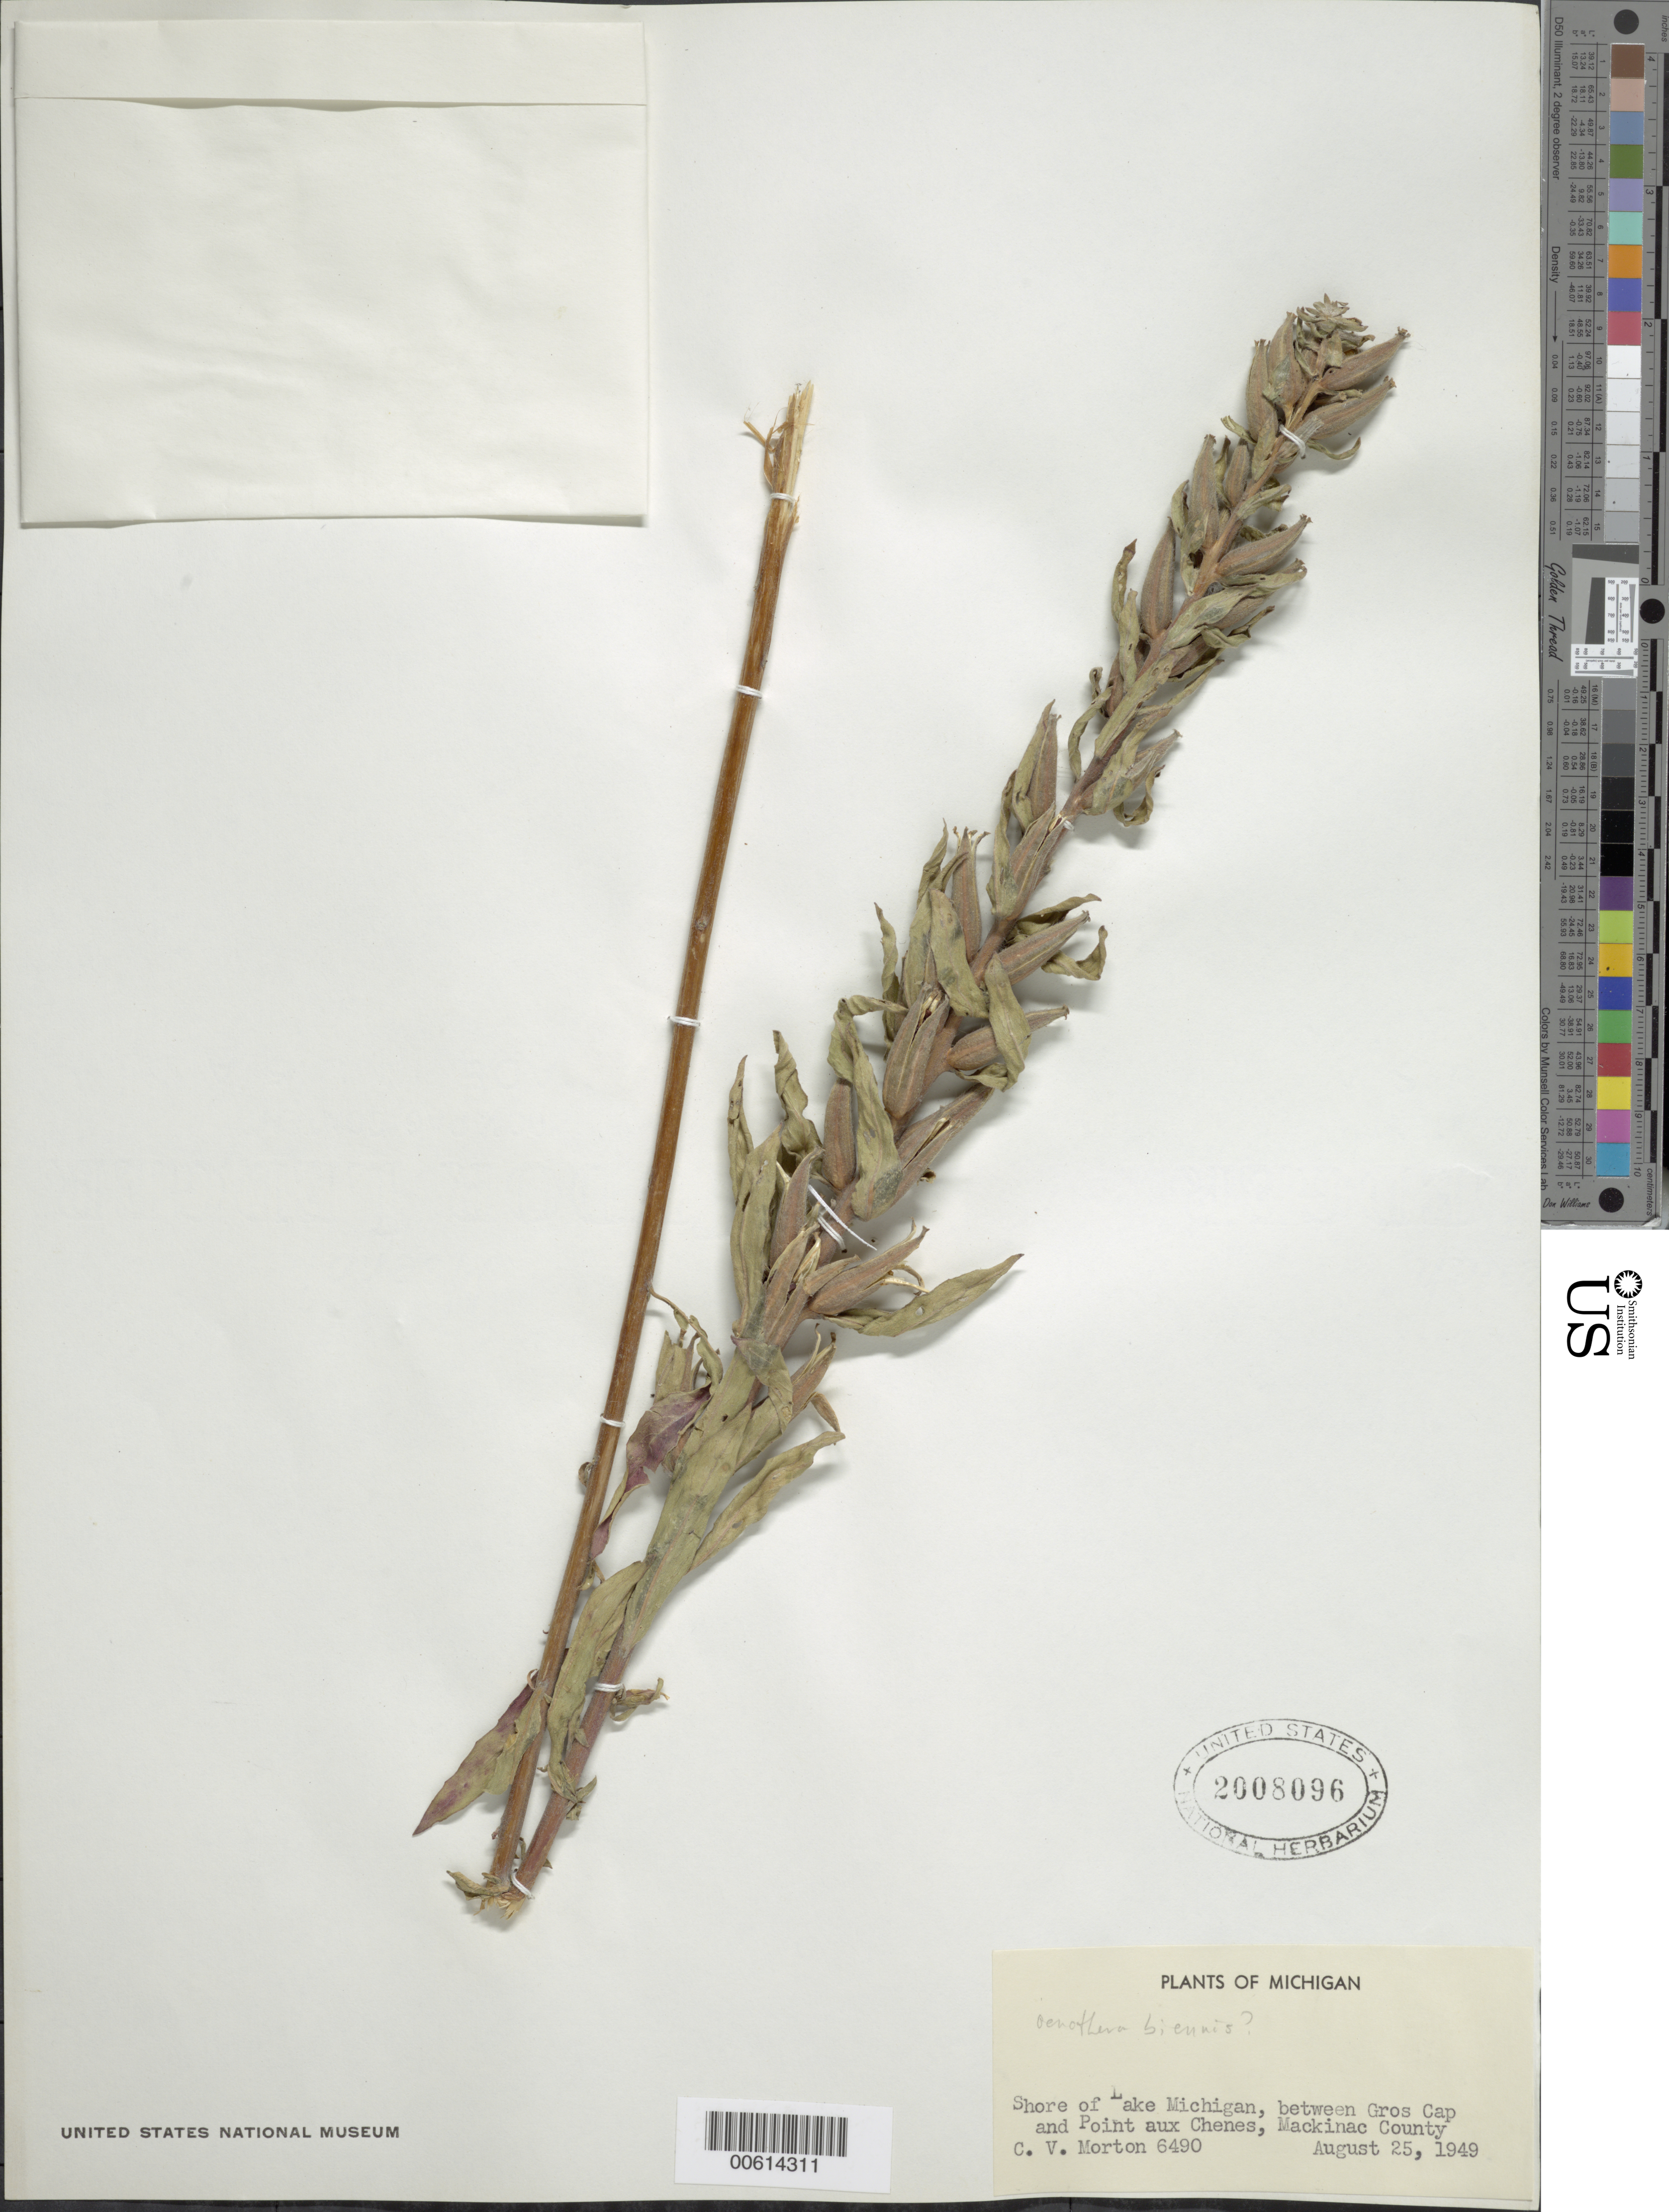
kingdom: Plantae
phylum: Tracheophyta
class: Magnoliopsida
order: Myrtales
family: Onagraceae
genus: Oenothera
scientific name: Oenothera biennis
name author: L.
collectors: C. V. Morton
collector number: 6490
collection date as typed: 25 Aug 1949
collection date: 1949-08-25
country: United States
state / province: Michigan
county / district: Mackinac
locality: Lake Michigan, between Gros Cap and Point aux Chenes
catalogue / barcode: US 2008096